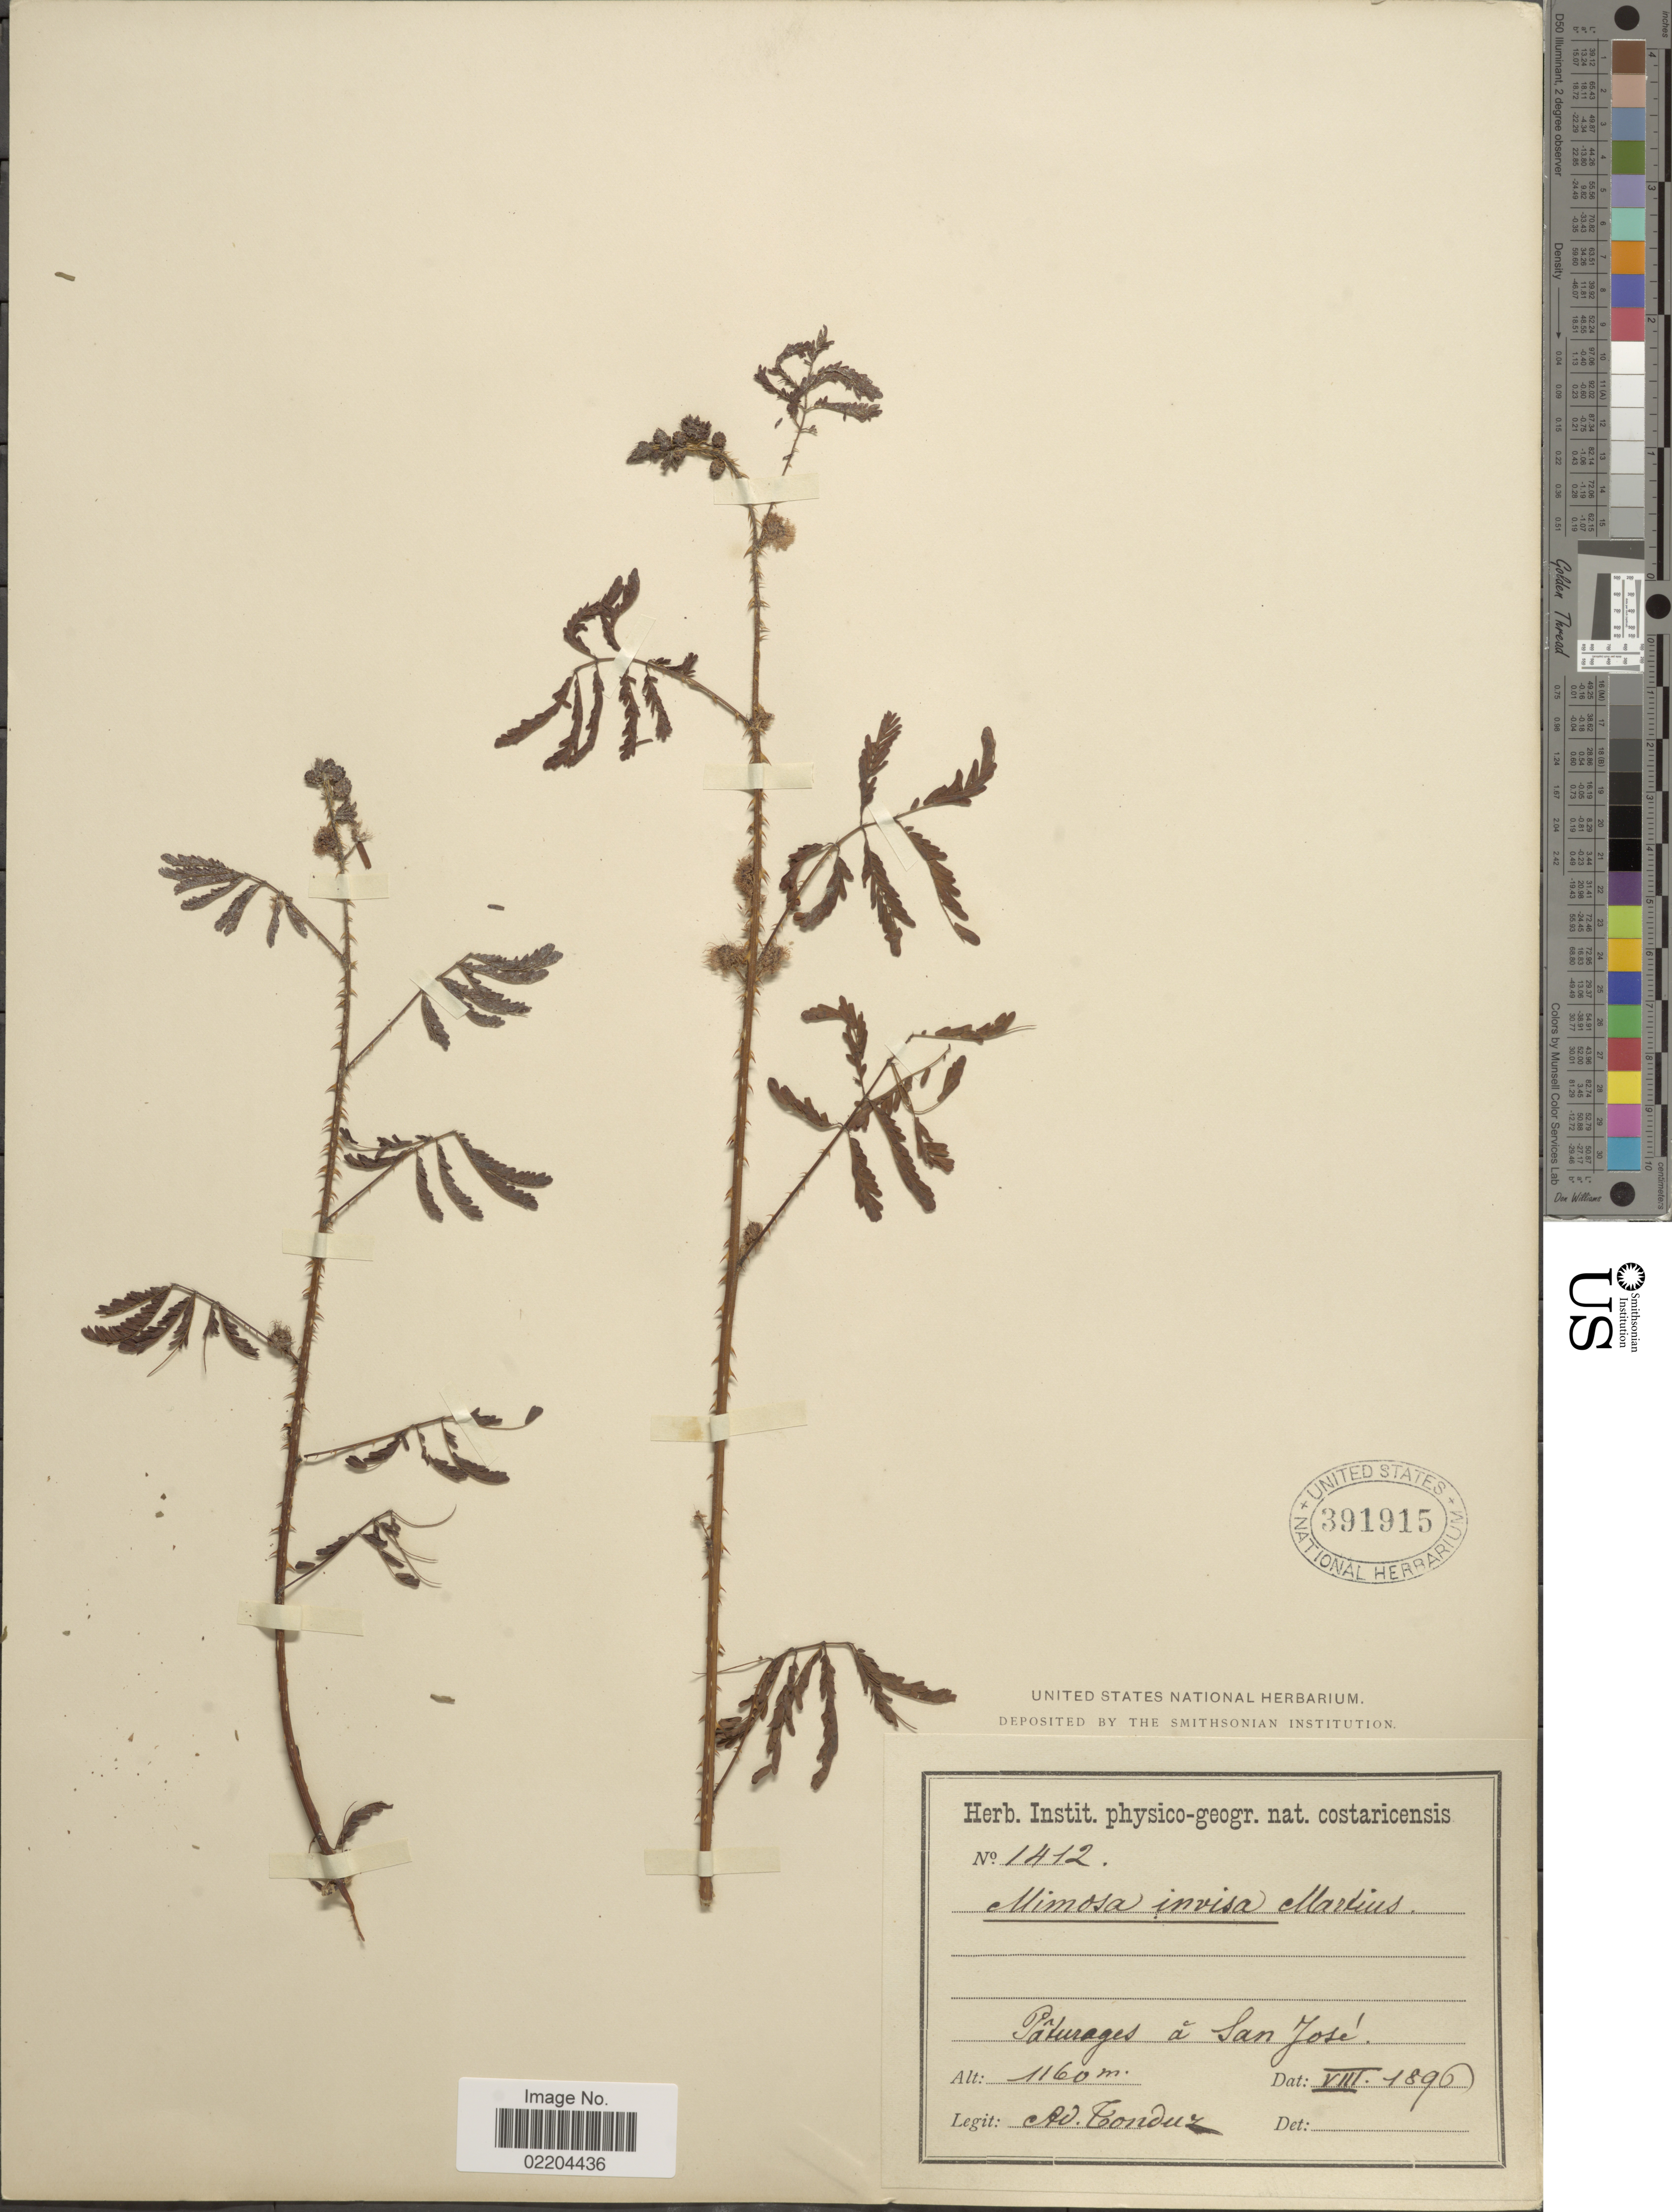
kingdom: Plantae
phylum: Tracheophyta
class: Magnoliopsida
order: Fabales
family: Fabaceae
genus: Mimosa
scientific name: Mimosa invisa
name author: Mart. ex Colla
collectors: A. Tonduz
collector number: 1412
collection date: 1896-08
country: Costa Rica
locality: Paturages a San Jose.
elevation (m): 1160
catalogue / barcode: US 381915